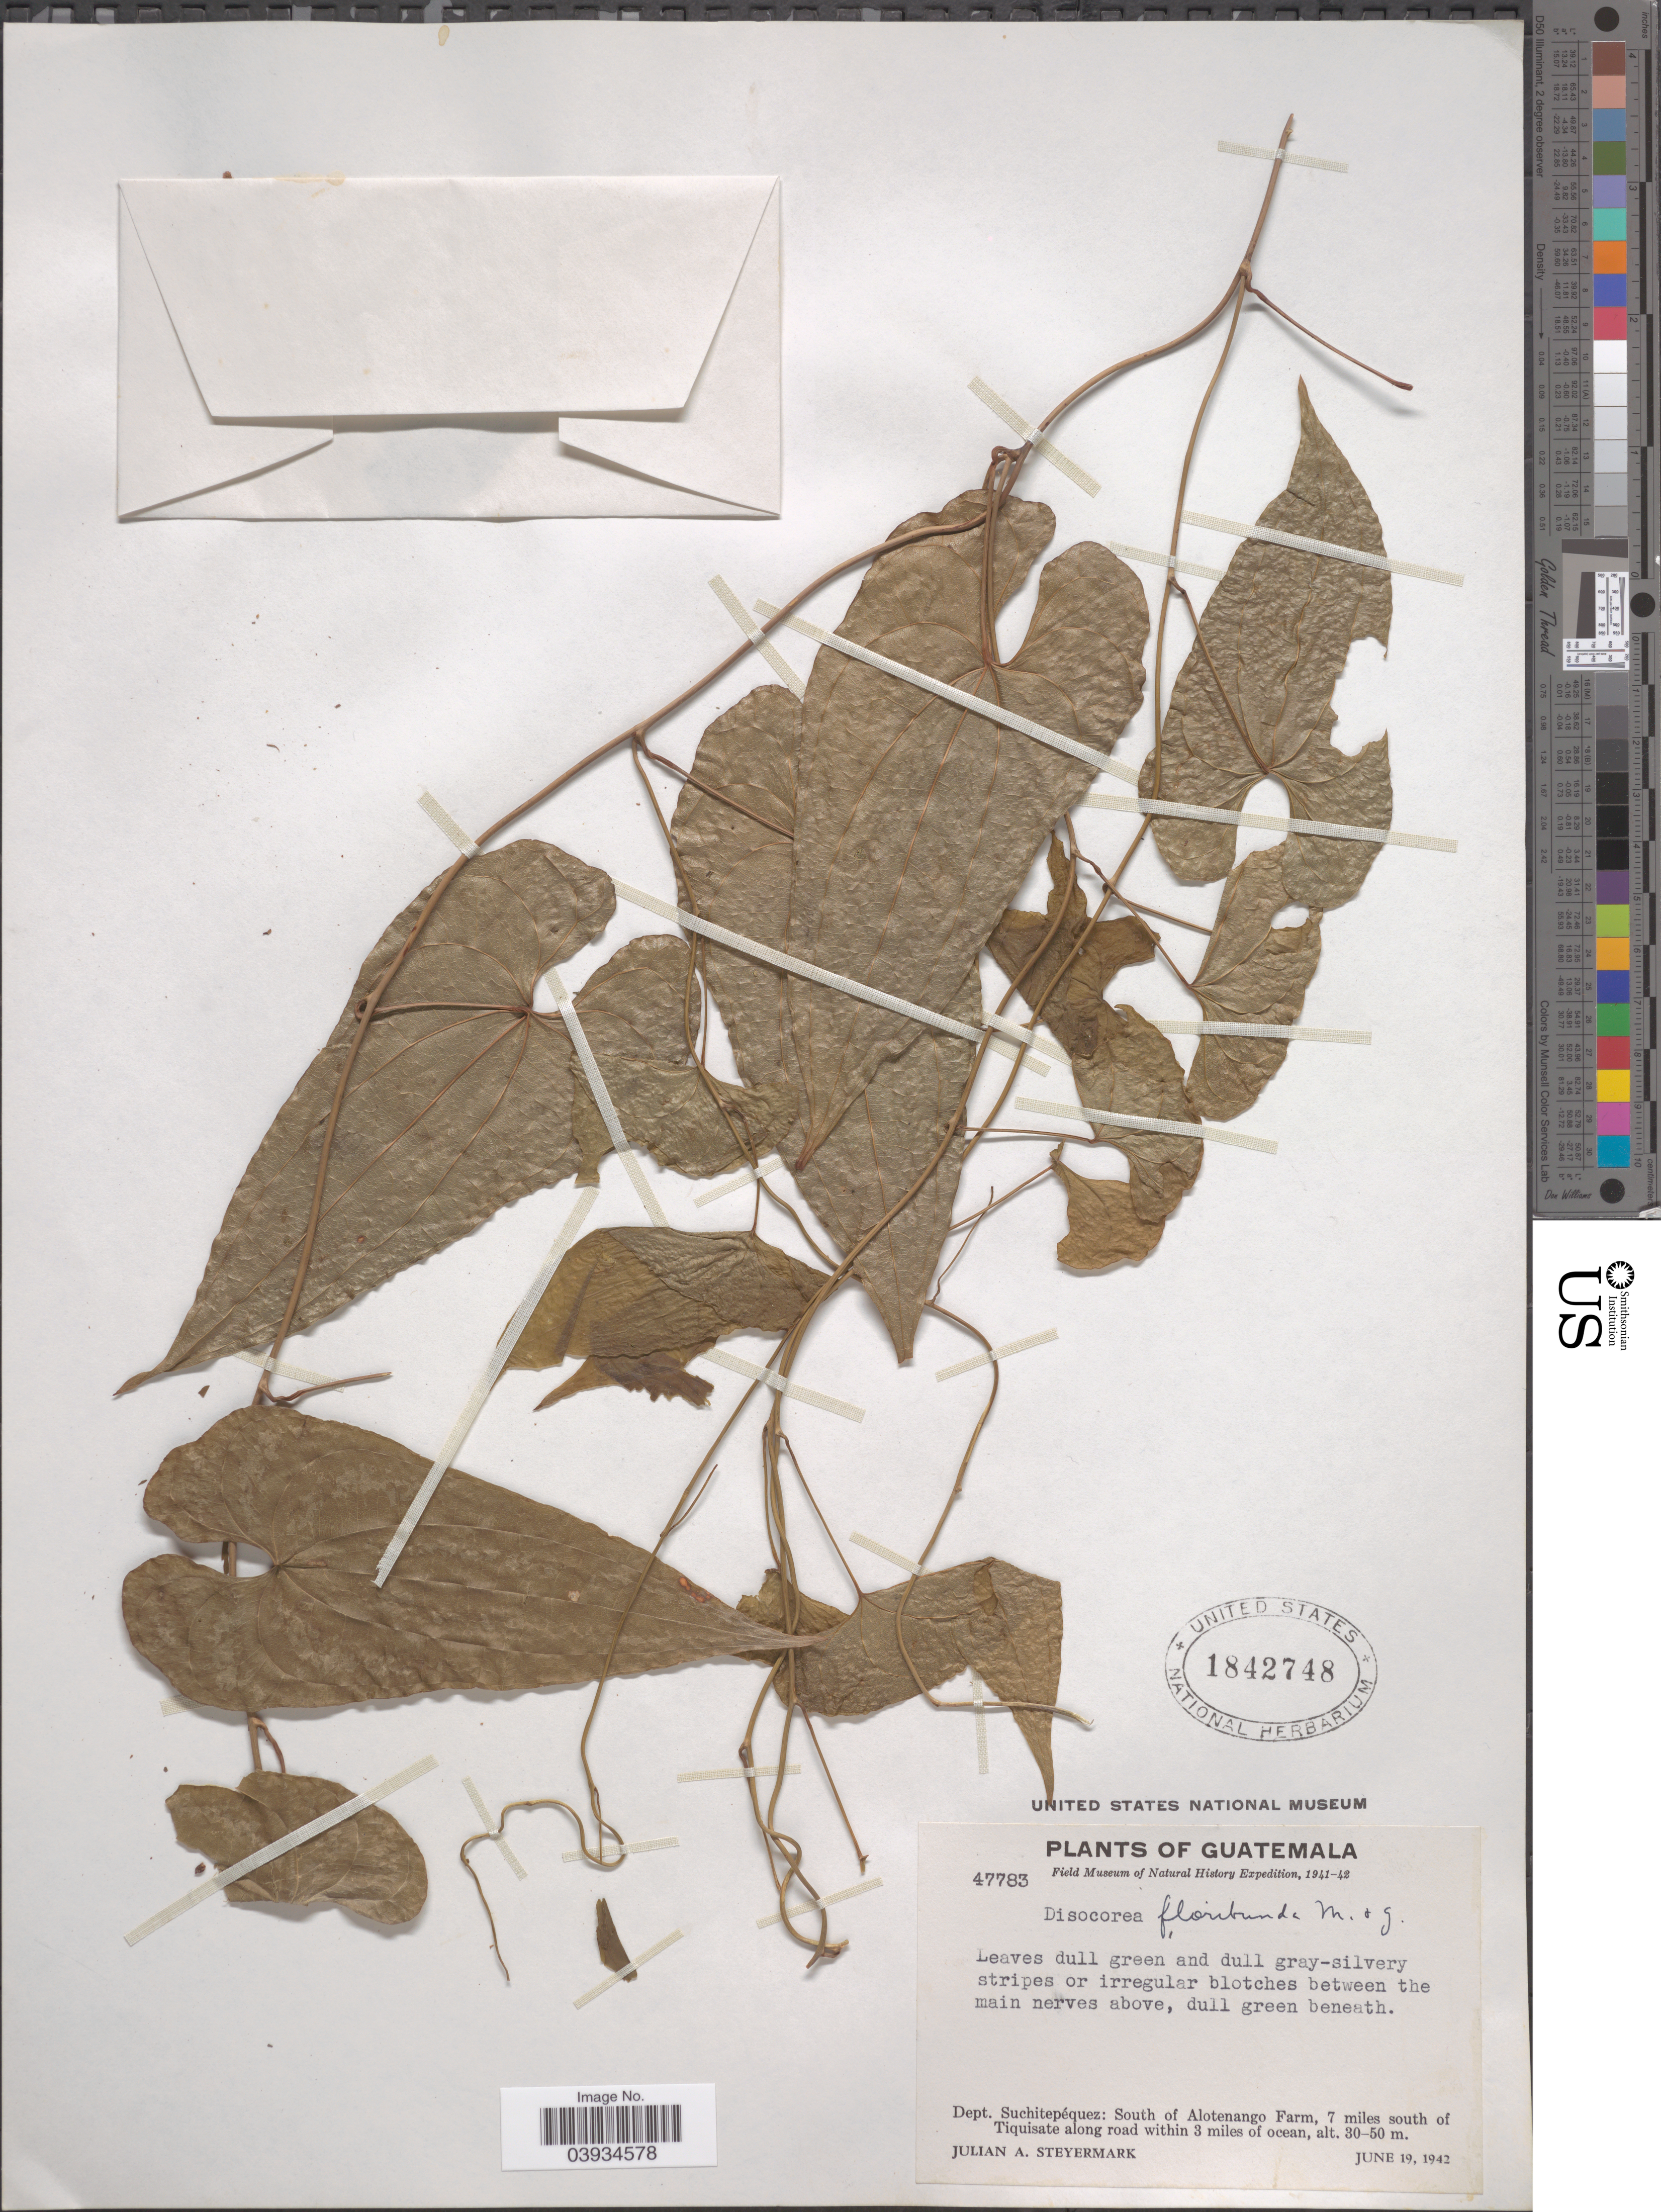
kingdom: Plantae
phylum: Tracheophyta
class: Liliopsida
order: Dioscoreales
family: Dioscoreaceae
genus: Dioscorea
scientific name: Dioscorea floribunda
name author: M. Martens & Galeotti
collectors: J. Steyermark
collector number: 47783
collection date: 1942-06-19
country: Guatemala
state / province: Suchitepequez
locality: Dept. Suchitepequez: South of Alotenango Farm, 7 miles south of Tiquisate along road within 3 miles of ocean.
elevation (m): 30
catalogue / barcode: US 1842748